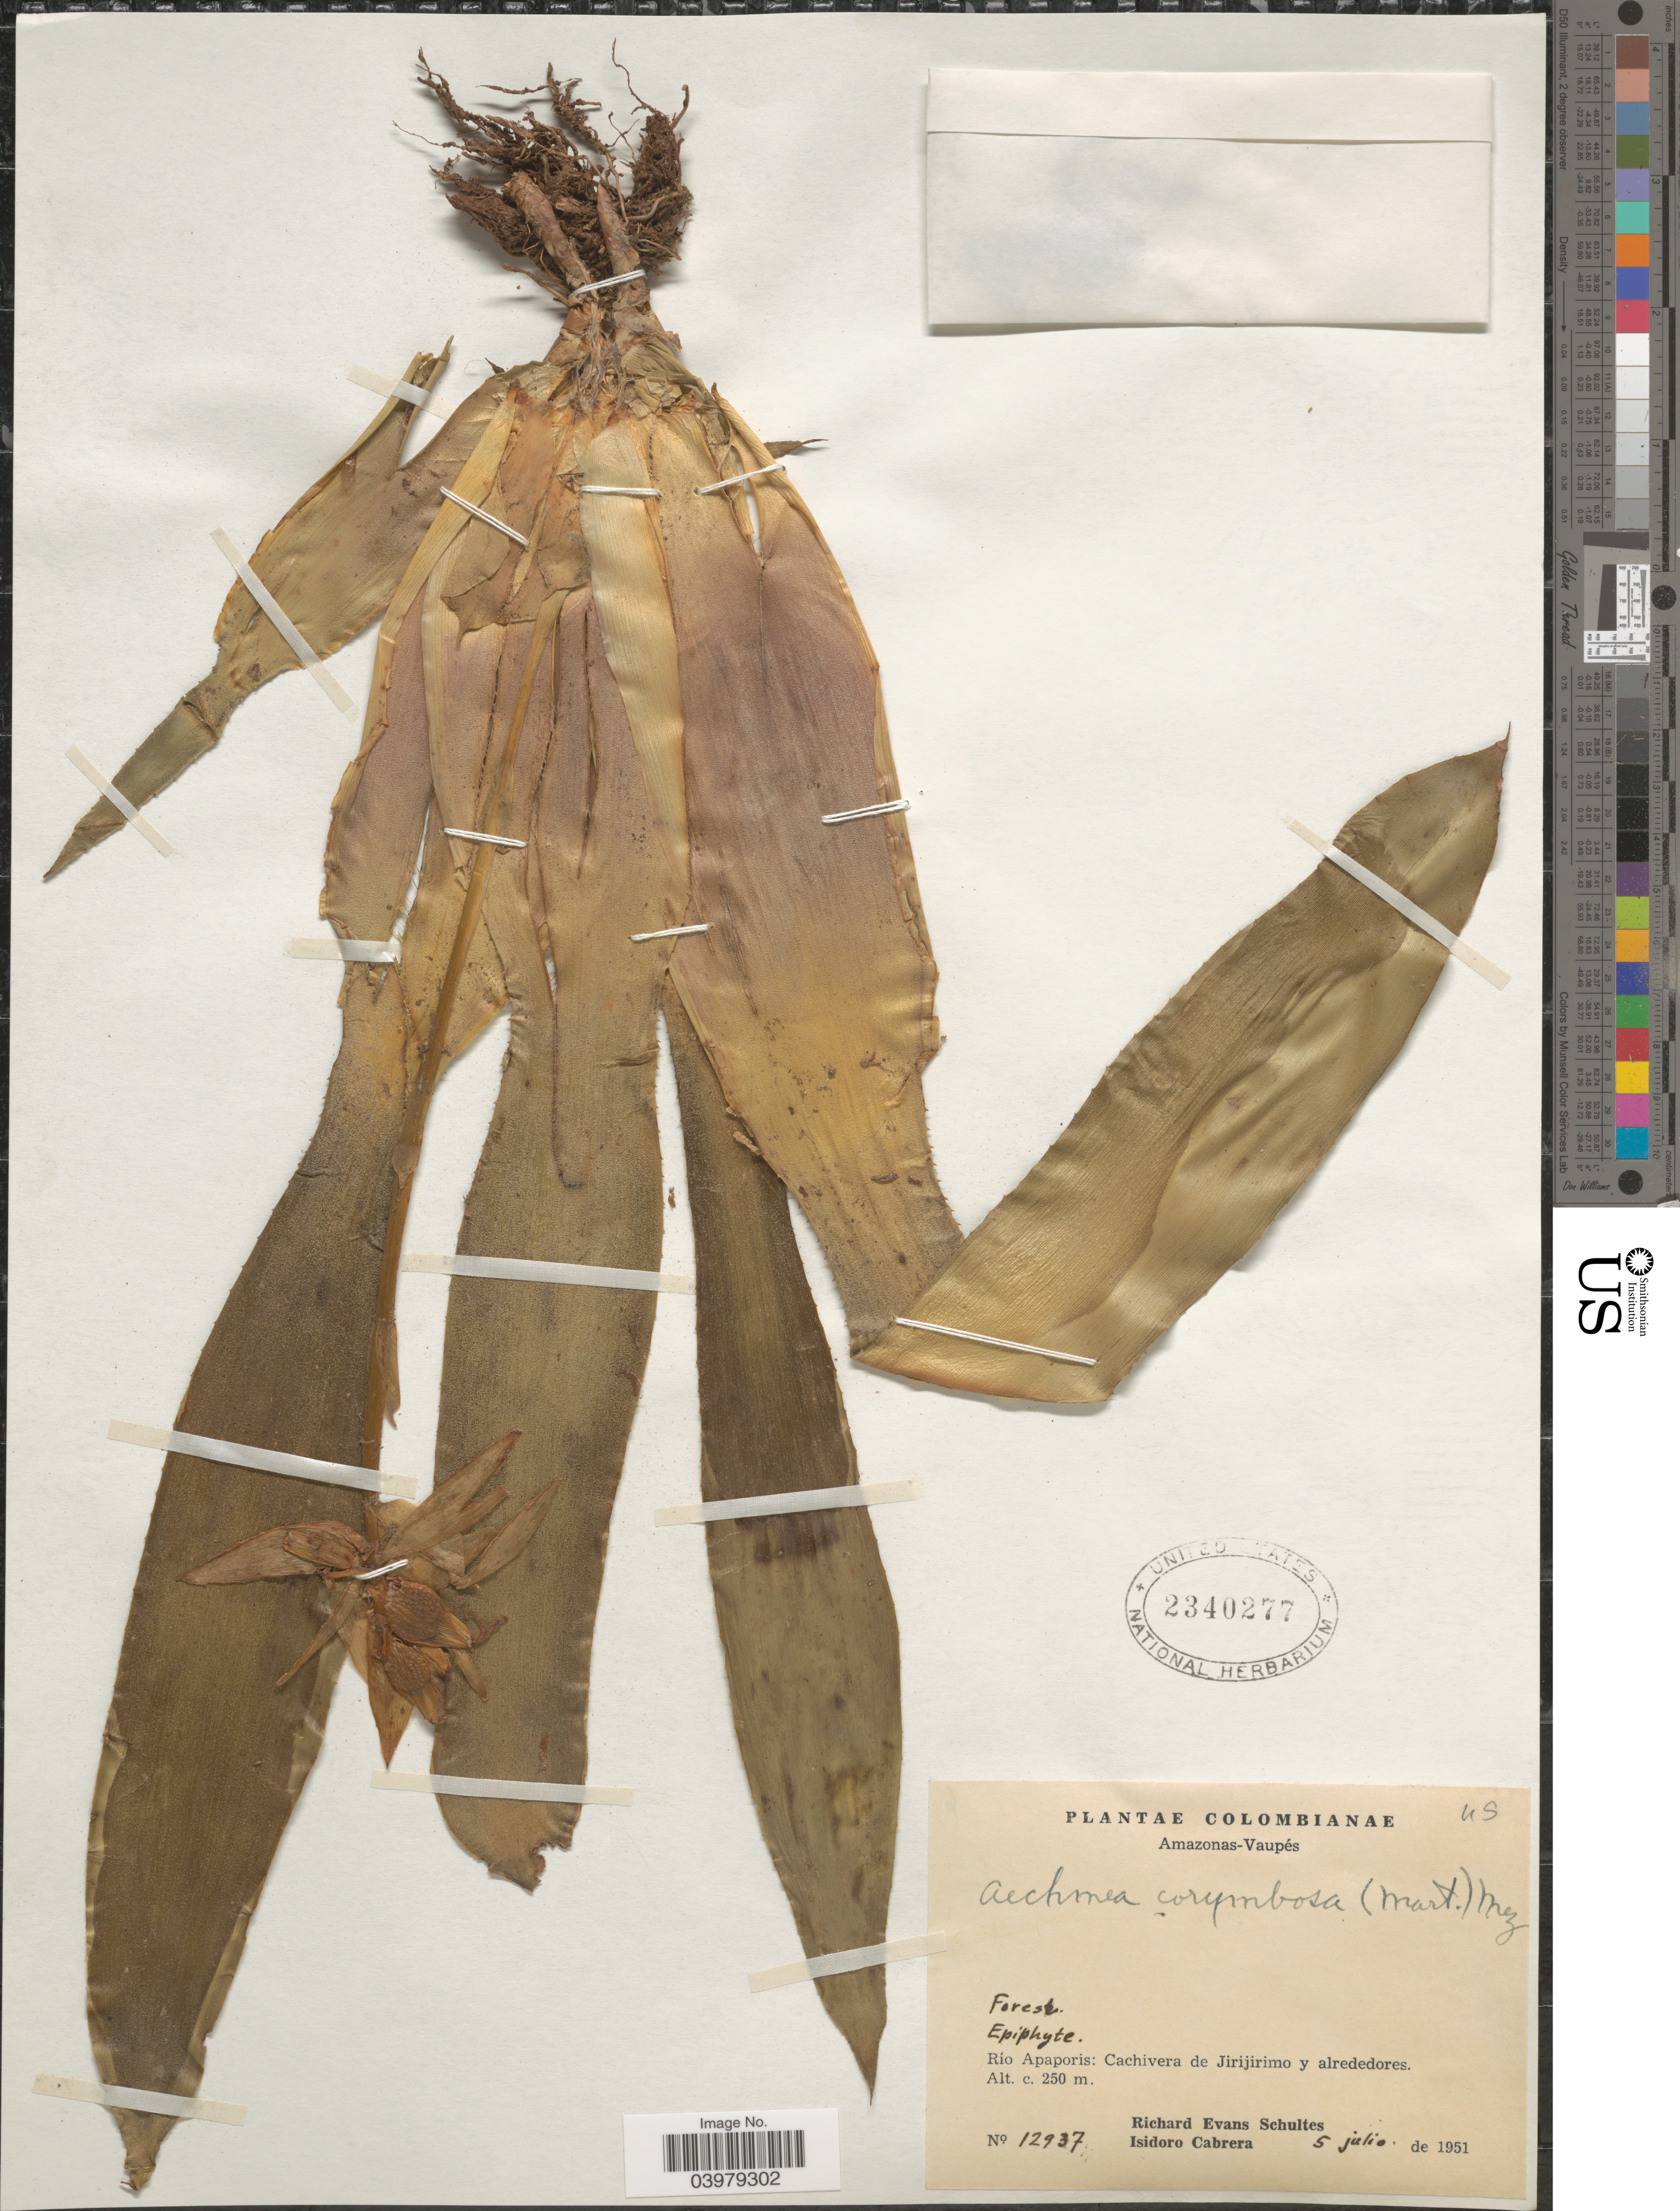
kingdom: Plantae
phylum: Tracheophyta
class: Liliopsida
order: Poales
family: Bromeliaceae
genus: Aechmea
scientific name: Aechmea corymbosa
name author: (Mart. ex Schult. f.) Mez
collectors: R. E. Schultes & I. Cabrera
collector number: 12937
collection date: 1951-07-05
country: Colombia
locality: Amazonas-Vaupés. Río Apaporis: Cachivera de Jirijirimo y alrededores.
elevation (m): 250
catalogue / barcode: US 2340277